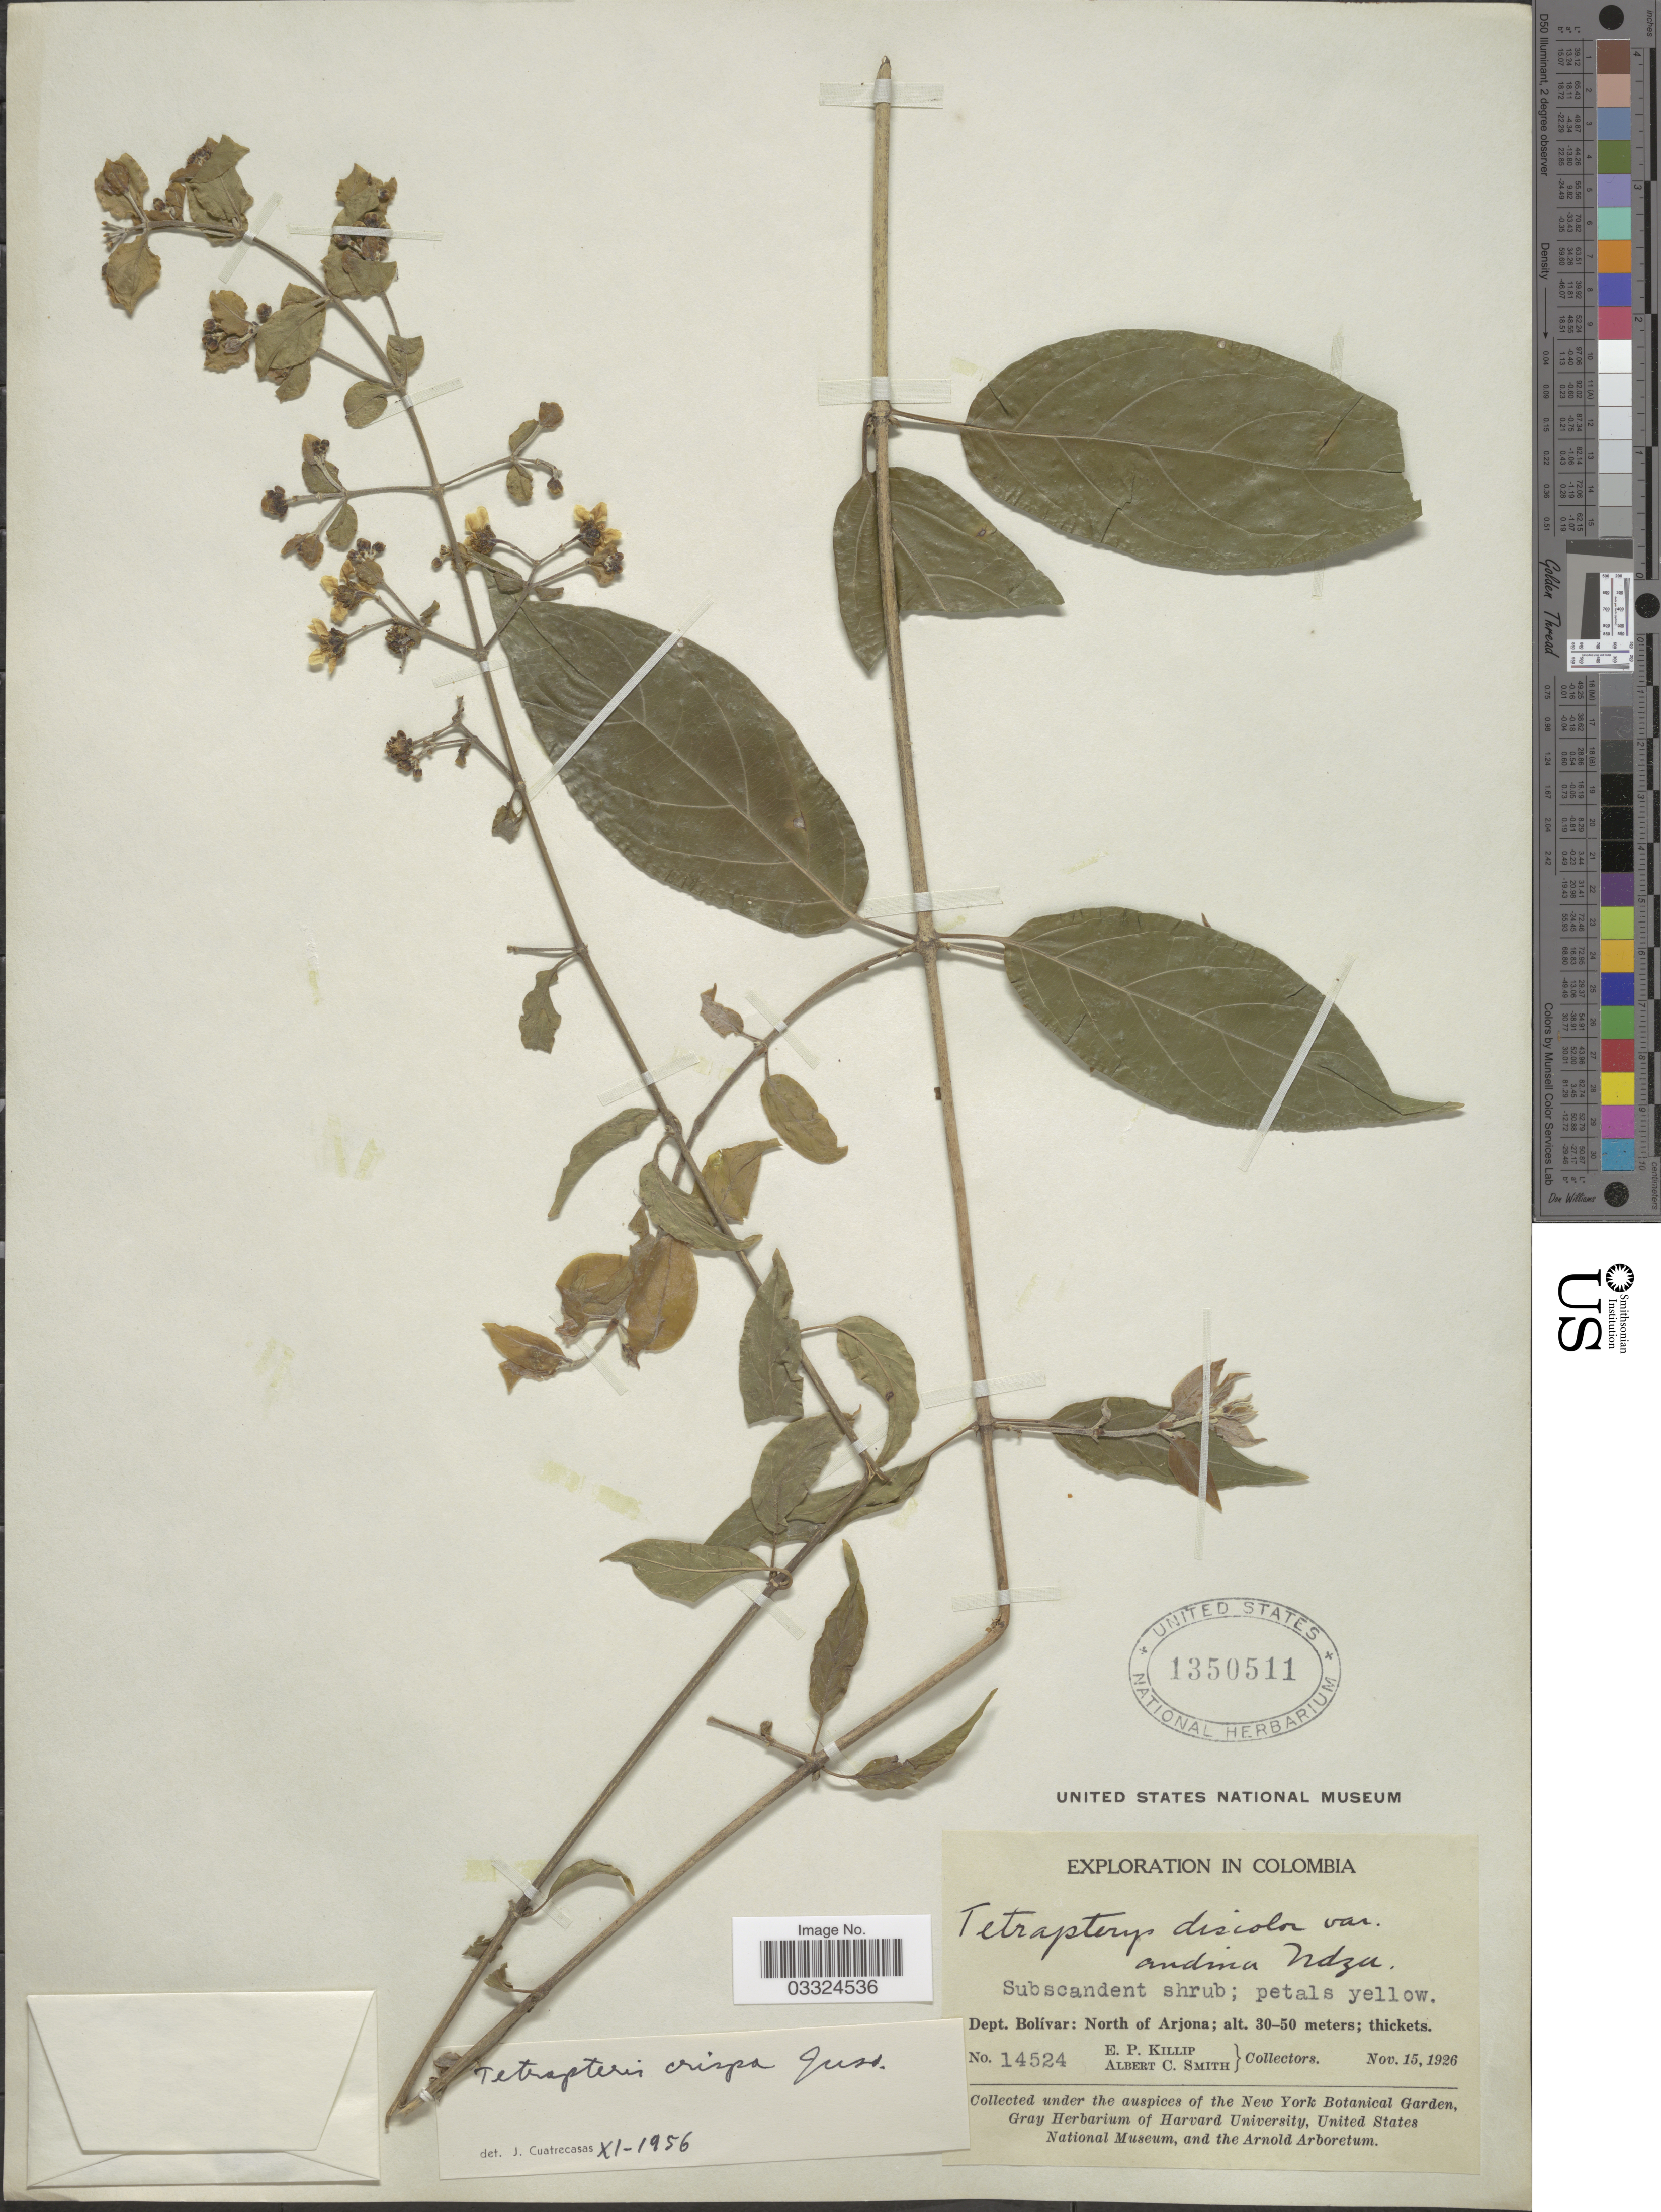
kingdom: Plantae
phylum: Tracheophyta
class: Magnoliopsida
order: Malpighiales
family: Malpighiaceae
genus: Tetrapterys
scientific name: Tetrapterys crispa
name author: A. Juss.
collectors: E. P. Killip & A. C. Smith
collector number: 14524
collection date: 1926-11-15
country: Colombia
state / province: Bolívar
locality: Dept. Bolívar: North of Arjona.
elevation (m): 30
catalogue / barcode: US 1350511